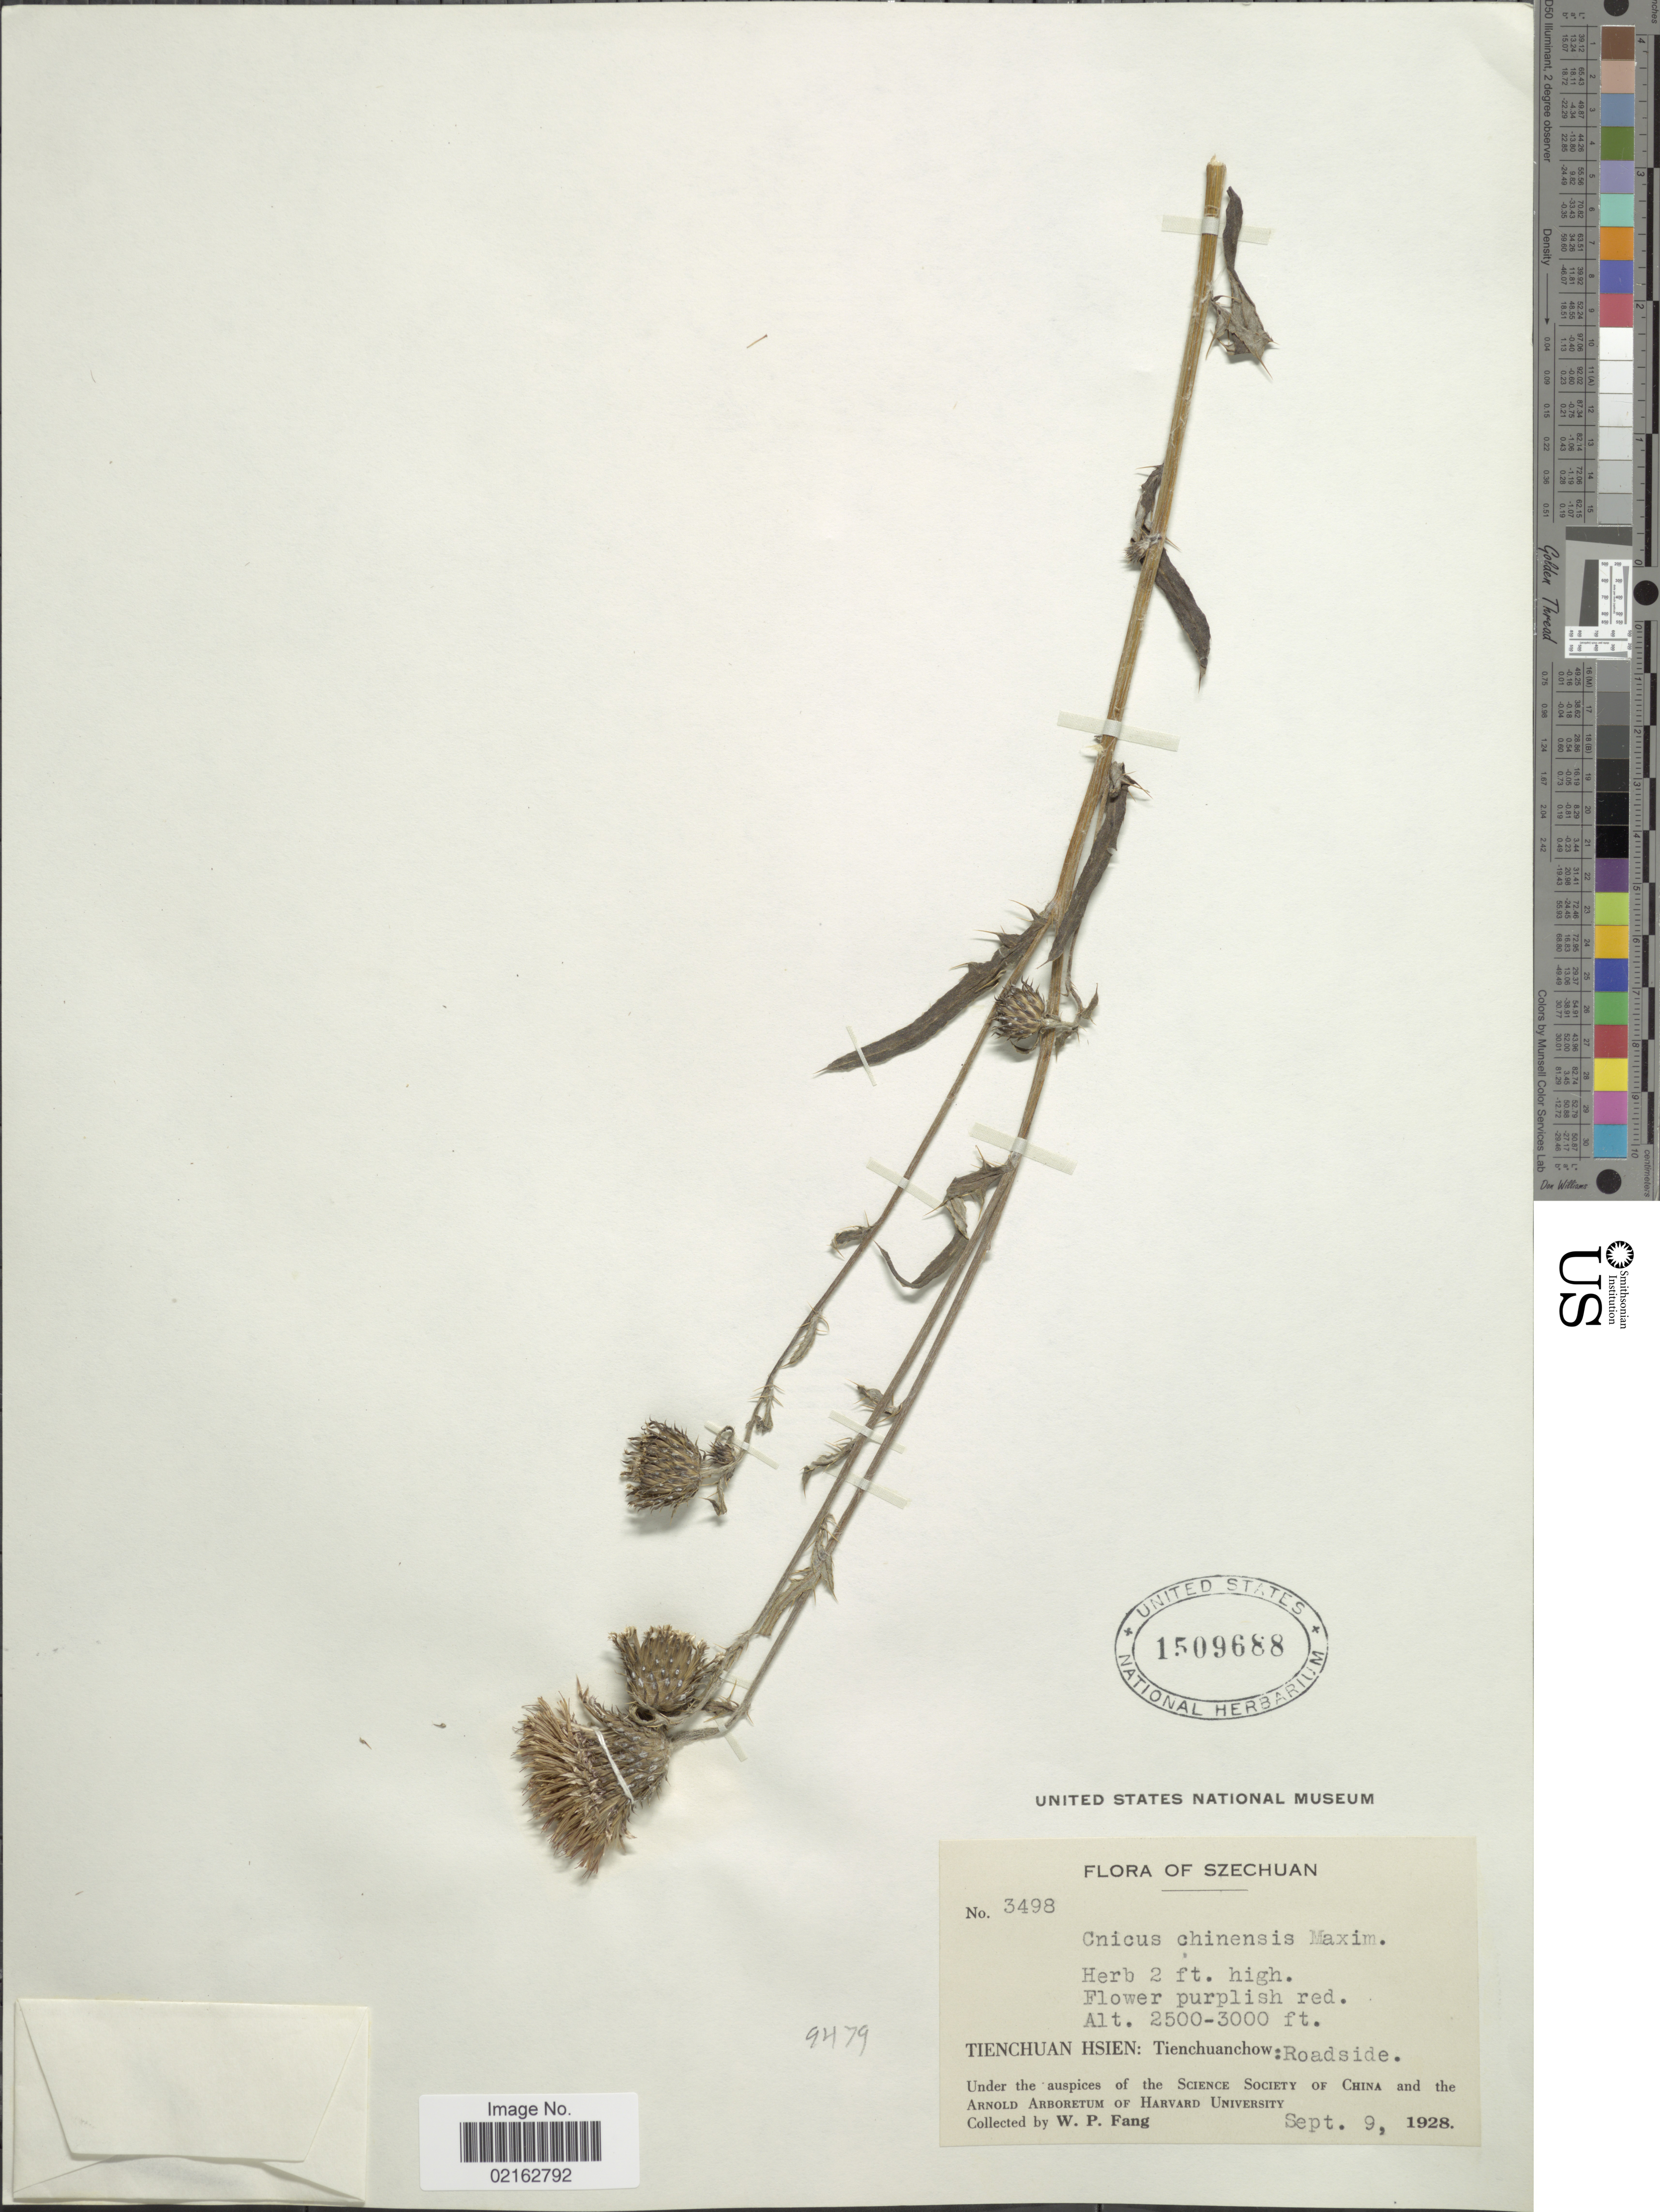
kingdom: Plantae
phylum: Tracheophyta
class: Magnoliopsida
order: Asterales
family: Asteraceae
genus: Cirsium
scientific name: Cirsium lineare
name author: (Thunb.) Sch. Bip.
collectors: W. P. Fang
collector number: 3498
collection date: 1928-09-09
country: China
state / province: Sichuan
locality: Szechuan. Tienchuan Hsien: Tienchuanchow: Roadside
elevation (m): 762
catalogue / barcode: US 1509688